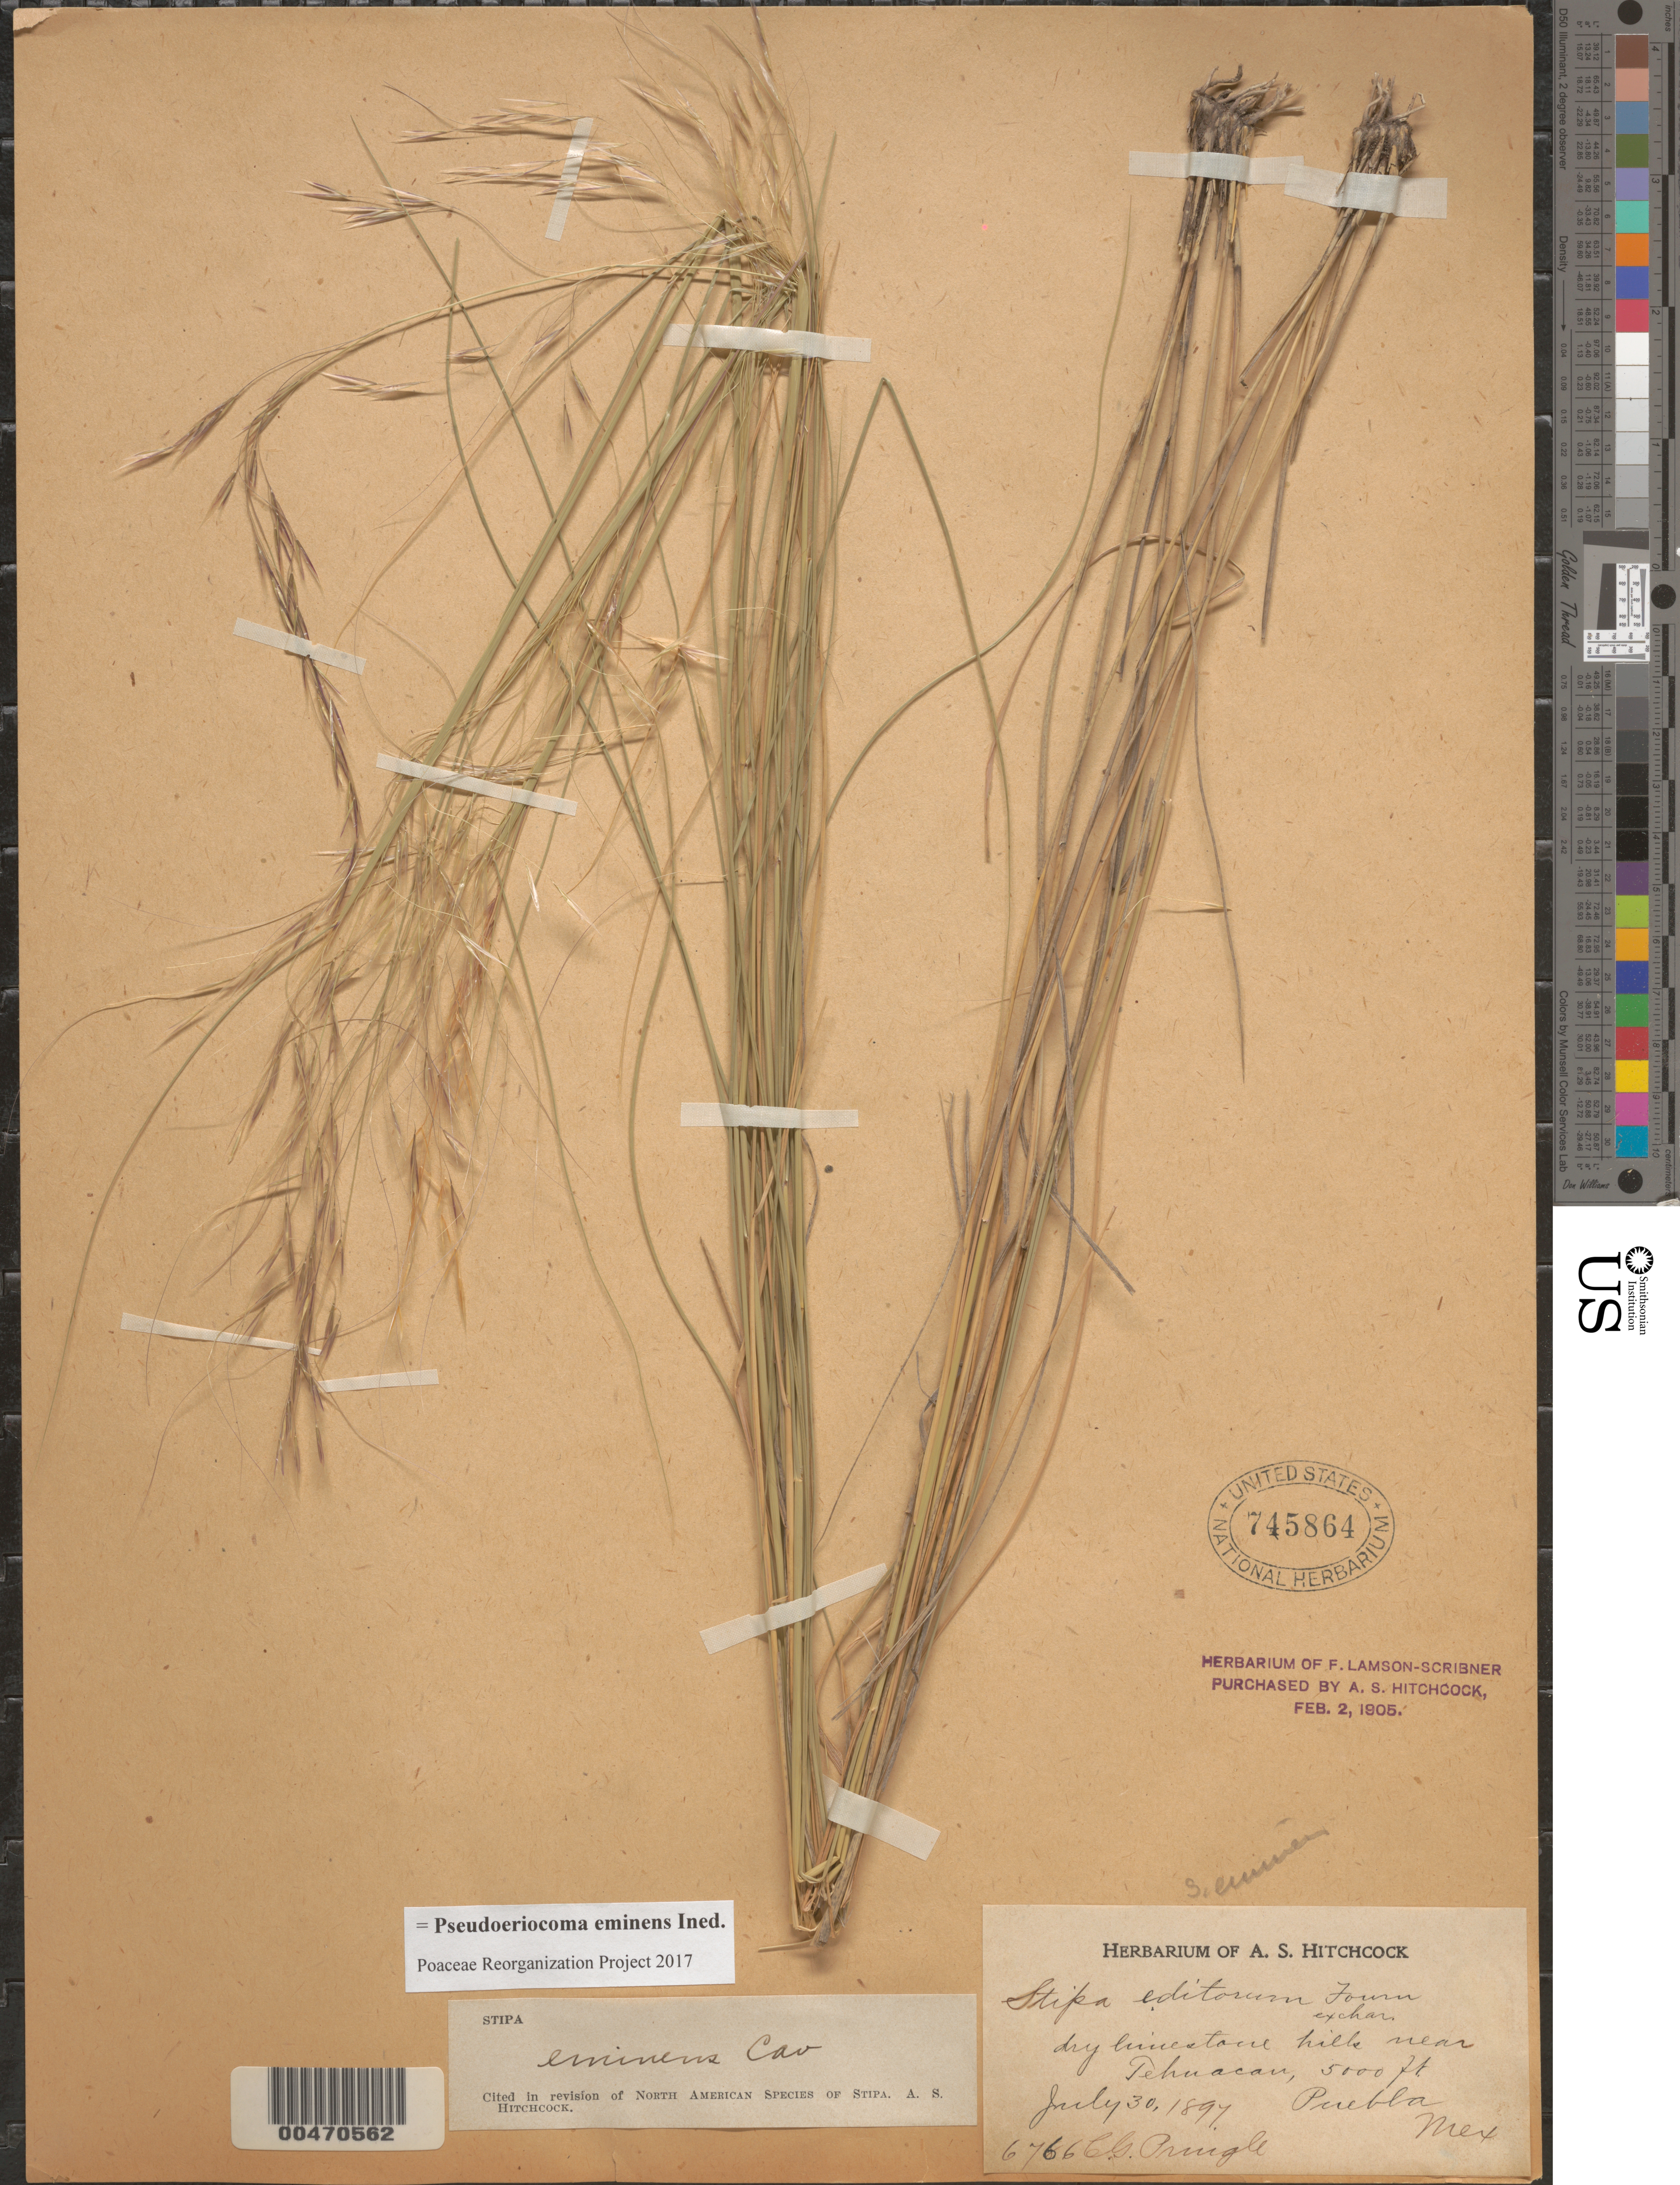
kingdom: Plantae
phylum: Tracheophyta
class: Liliopsida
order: Poales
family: Poaceae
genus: Pseudoeriocoma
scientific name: Pseudoeriocoma eminens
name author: (Cav.) Romasch.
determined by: Poaceae Reorganization Project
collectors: C. G. Pringle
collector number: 6766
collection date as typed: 30 Jul 1897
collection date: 1897-07-30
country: Mexico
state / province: Puebla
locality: Near Tehuacan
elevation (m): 1524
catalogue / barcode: US 745864